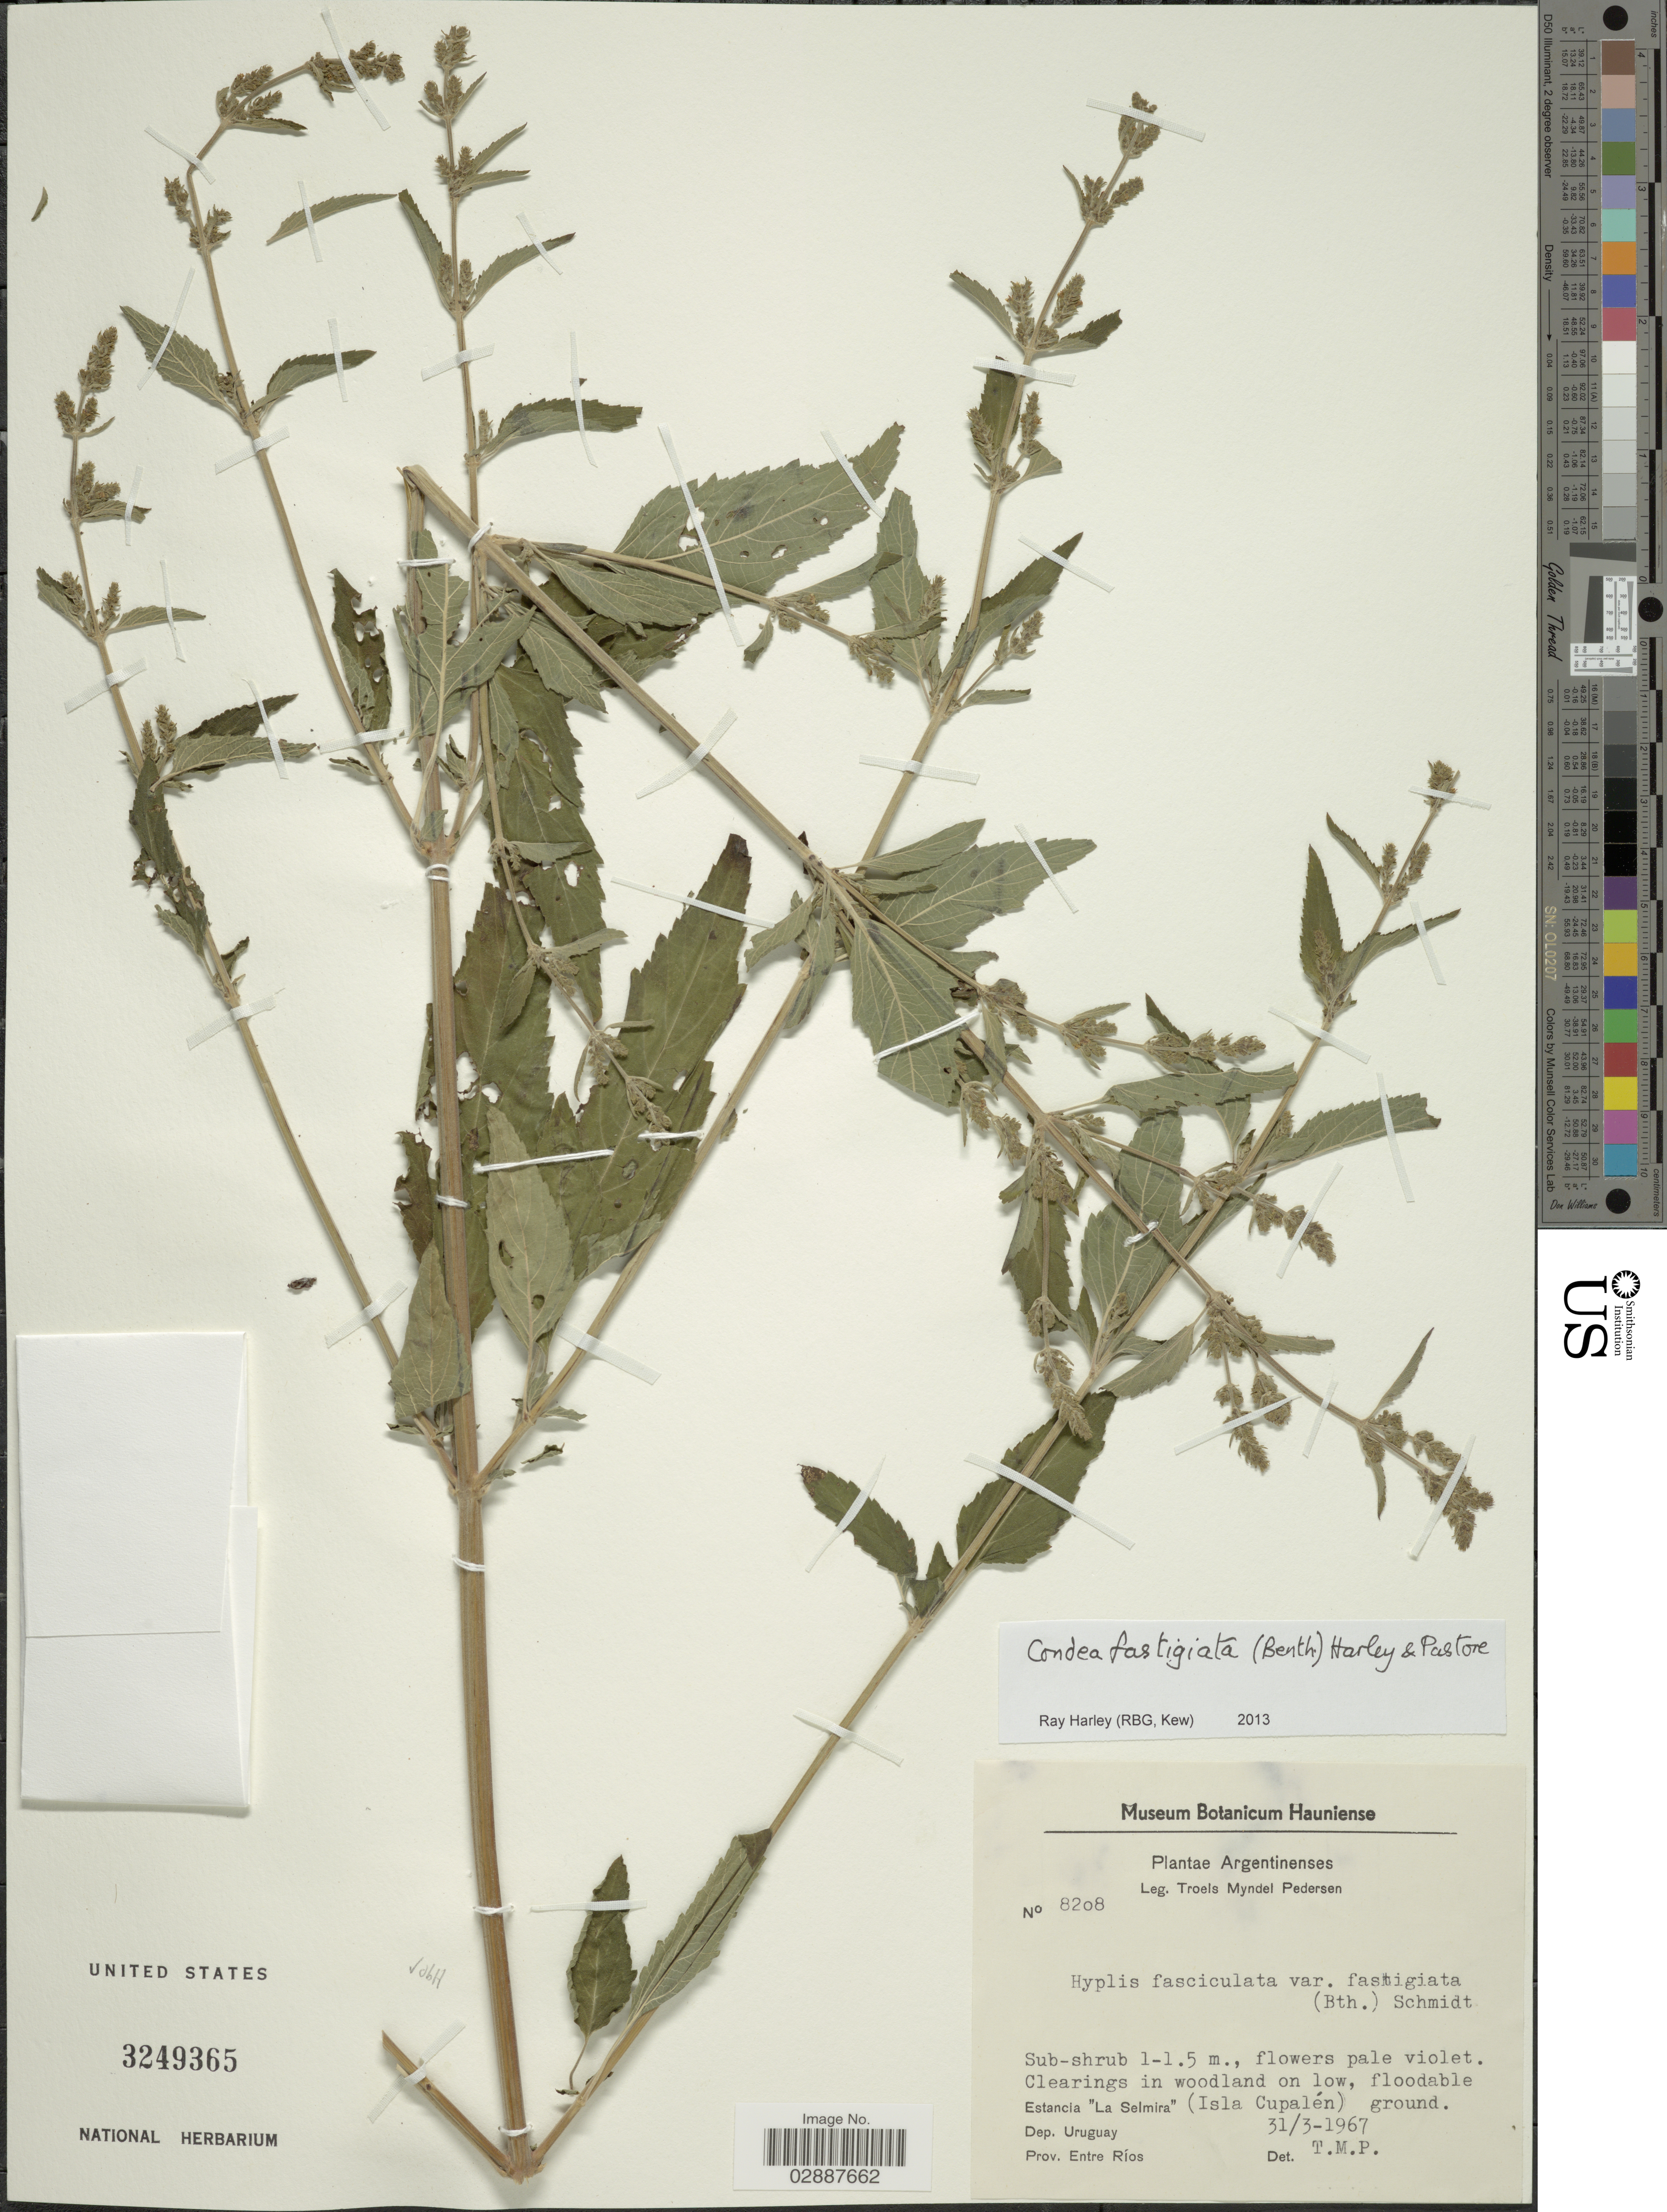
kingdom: Plantae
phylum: Tracheophyta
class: Magnoliopsida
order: Lamiales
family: Lamiaceae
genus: Condea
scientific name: Condea fastigiata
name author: (Benth.) Harley & J.F.B. Pastore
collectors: T. Pederson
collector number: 8208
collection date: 1967-03-31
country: Argentina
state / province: Entre Rios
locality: Estancia "La Selmira" (Isla Cupalén). Dep. Uruguay. Prov. Entre Ríos.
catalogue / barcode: US 3249365